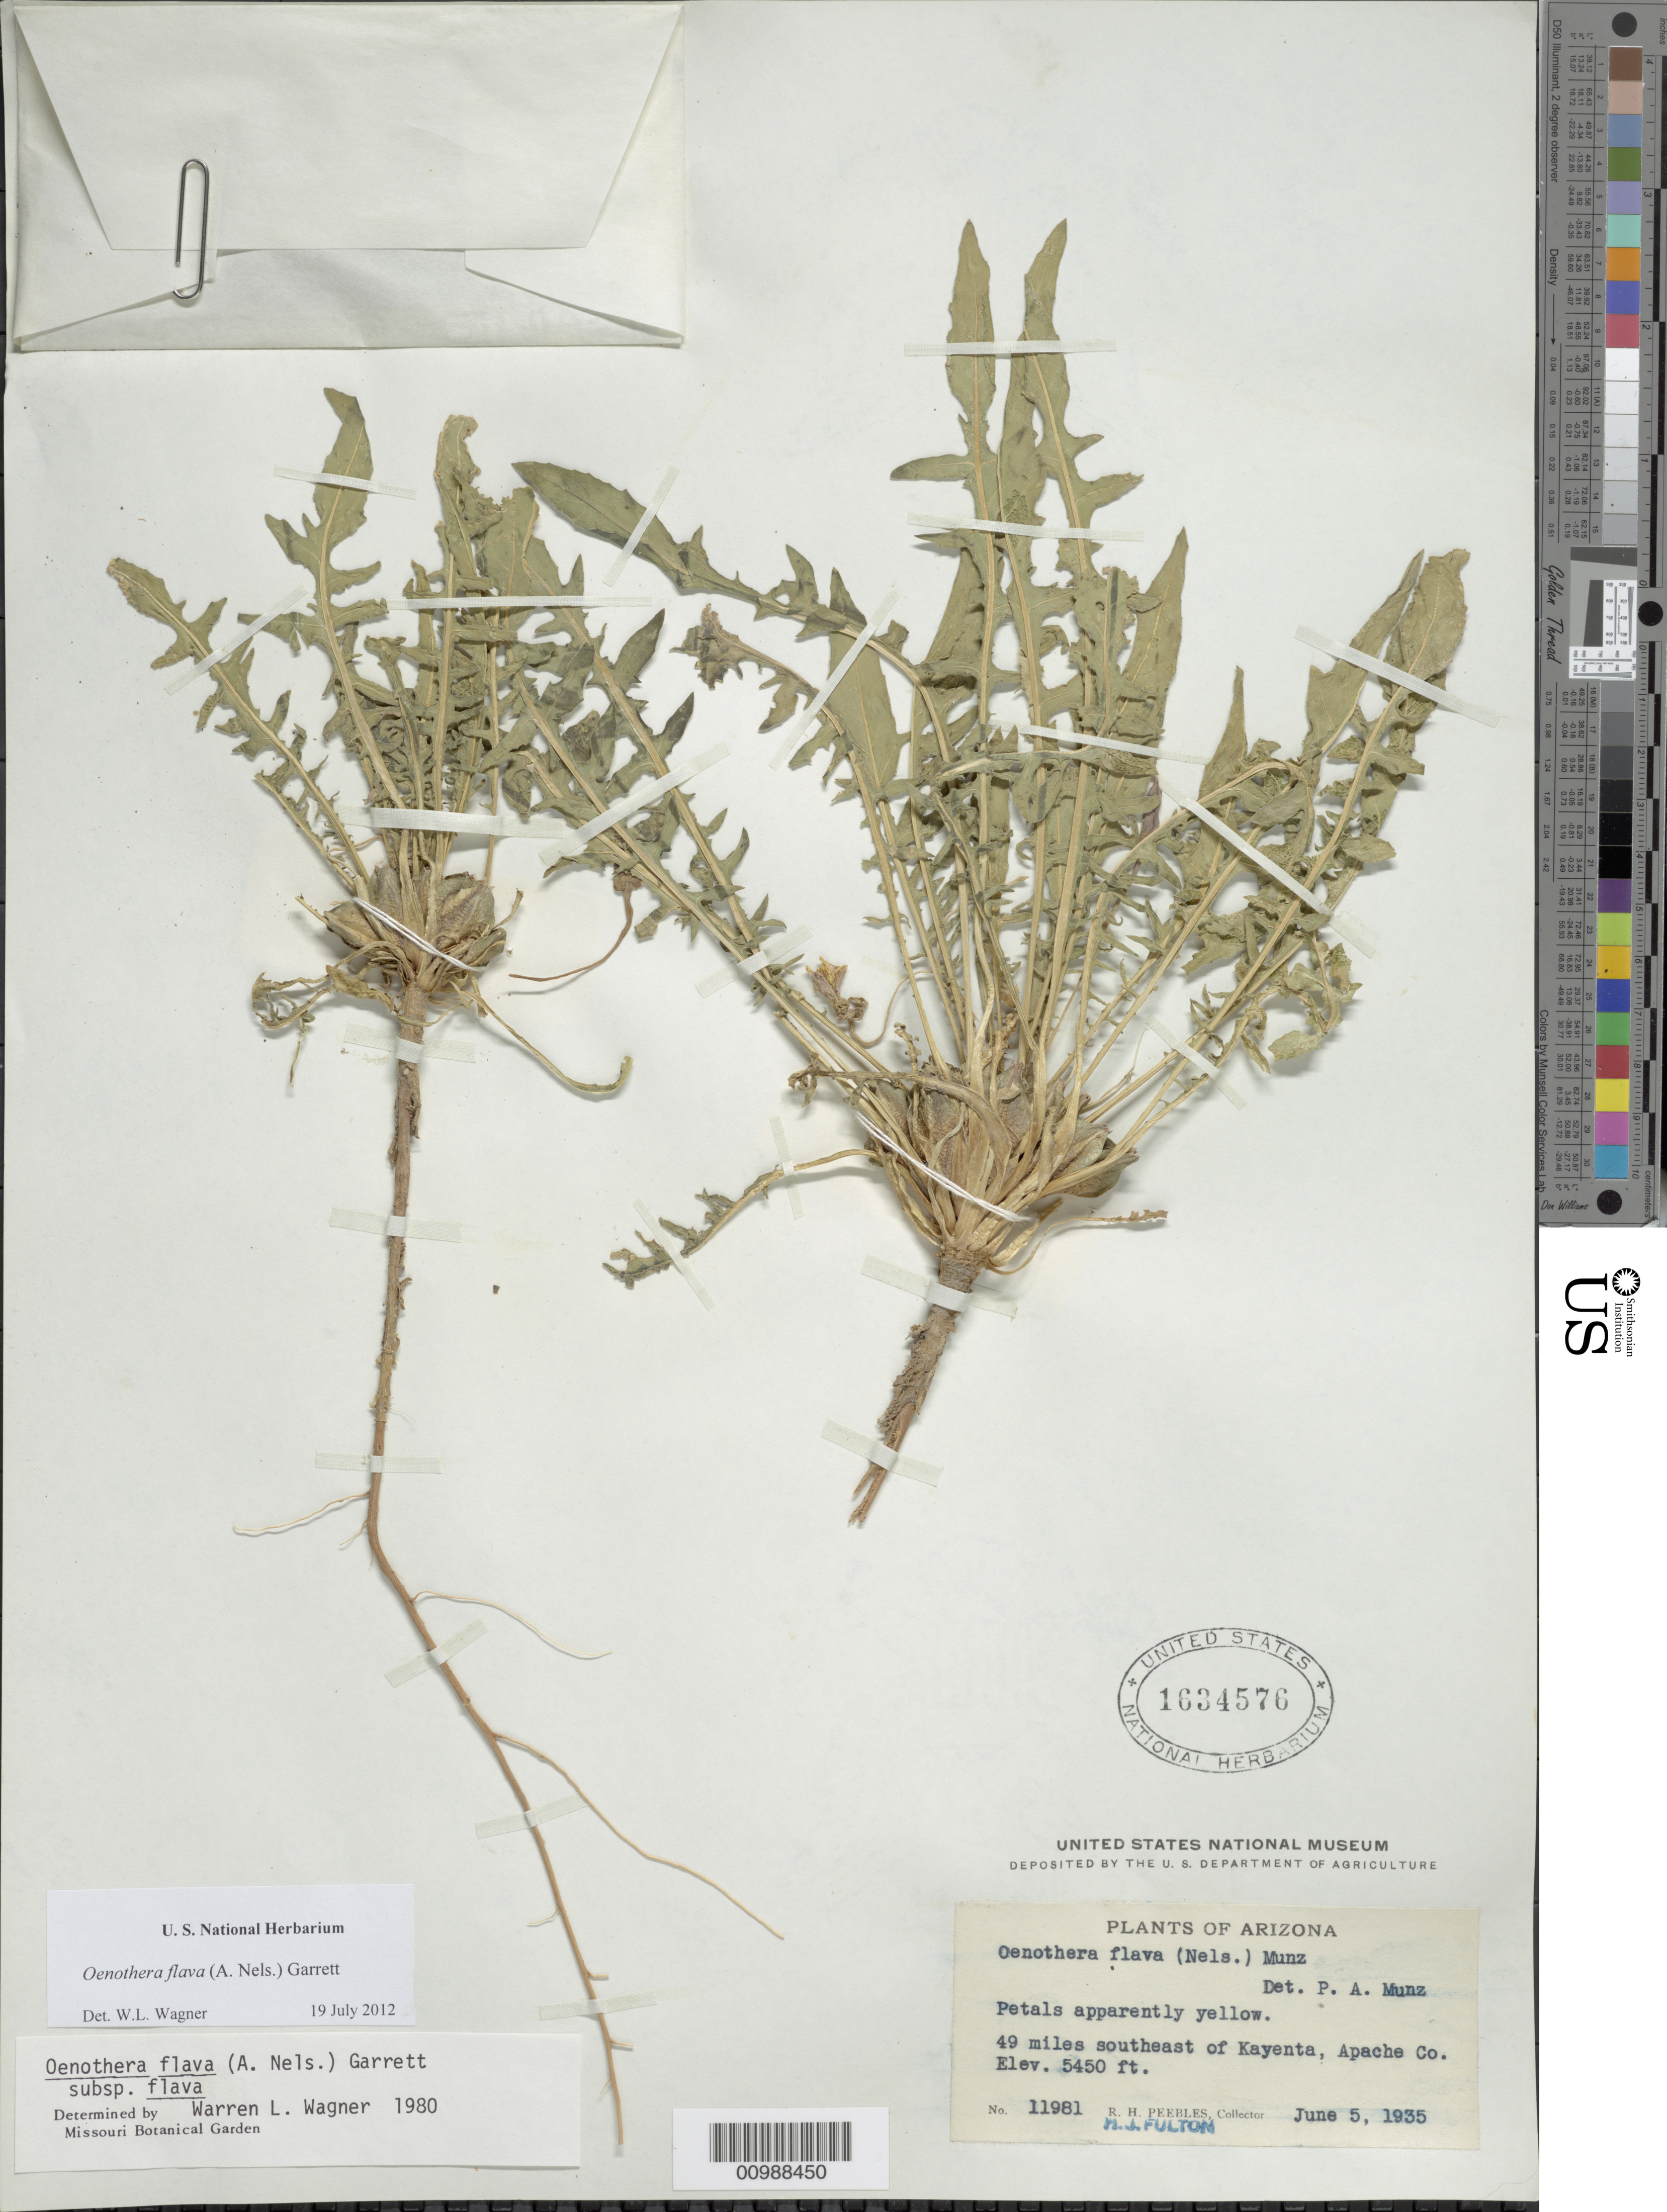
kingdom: Plantae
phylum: Tracheophyta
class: Magnoliopsida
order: Myrtales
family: Onagraceae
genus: Oenothera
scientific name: Oenothera flava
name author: (A. Nelson) Garrett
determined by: Wagner, W. L., (BOT), Smithsonian Institution - National Museum of Natural History (UNITED STATES)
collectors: R. H. Peebles & H. Fulton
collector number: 11981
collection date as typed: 05 Jun 1935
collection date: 1935-06-05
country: United States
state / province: Arizona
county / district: Apache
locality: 49 miles SE of Kayenta.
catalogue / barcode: US 1634576